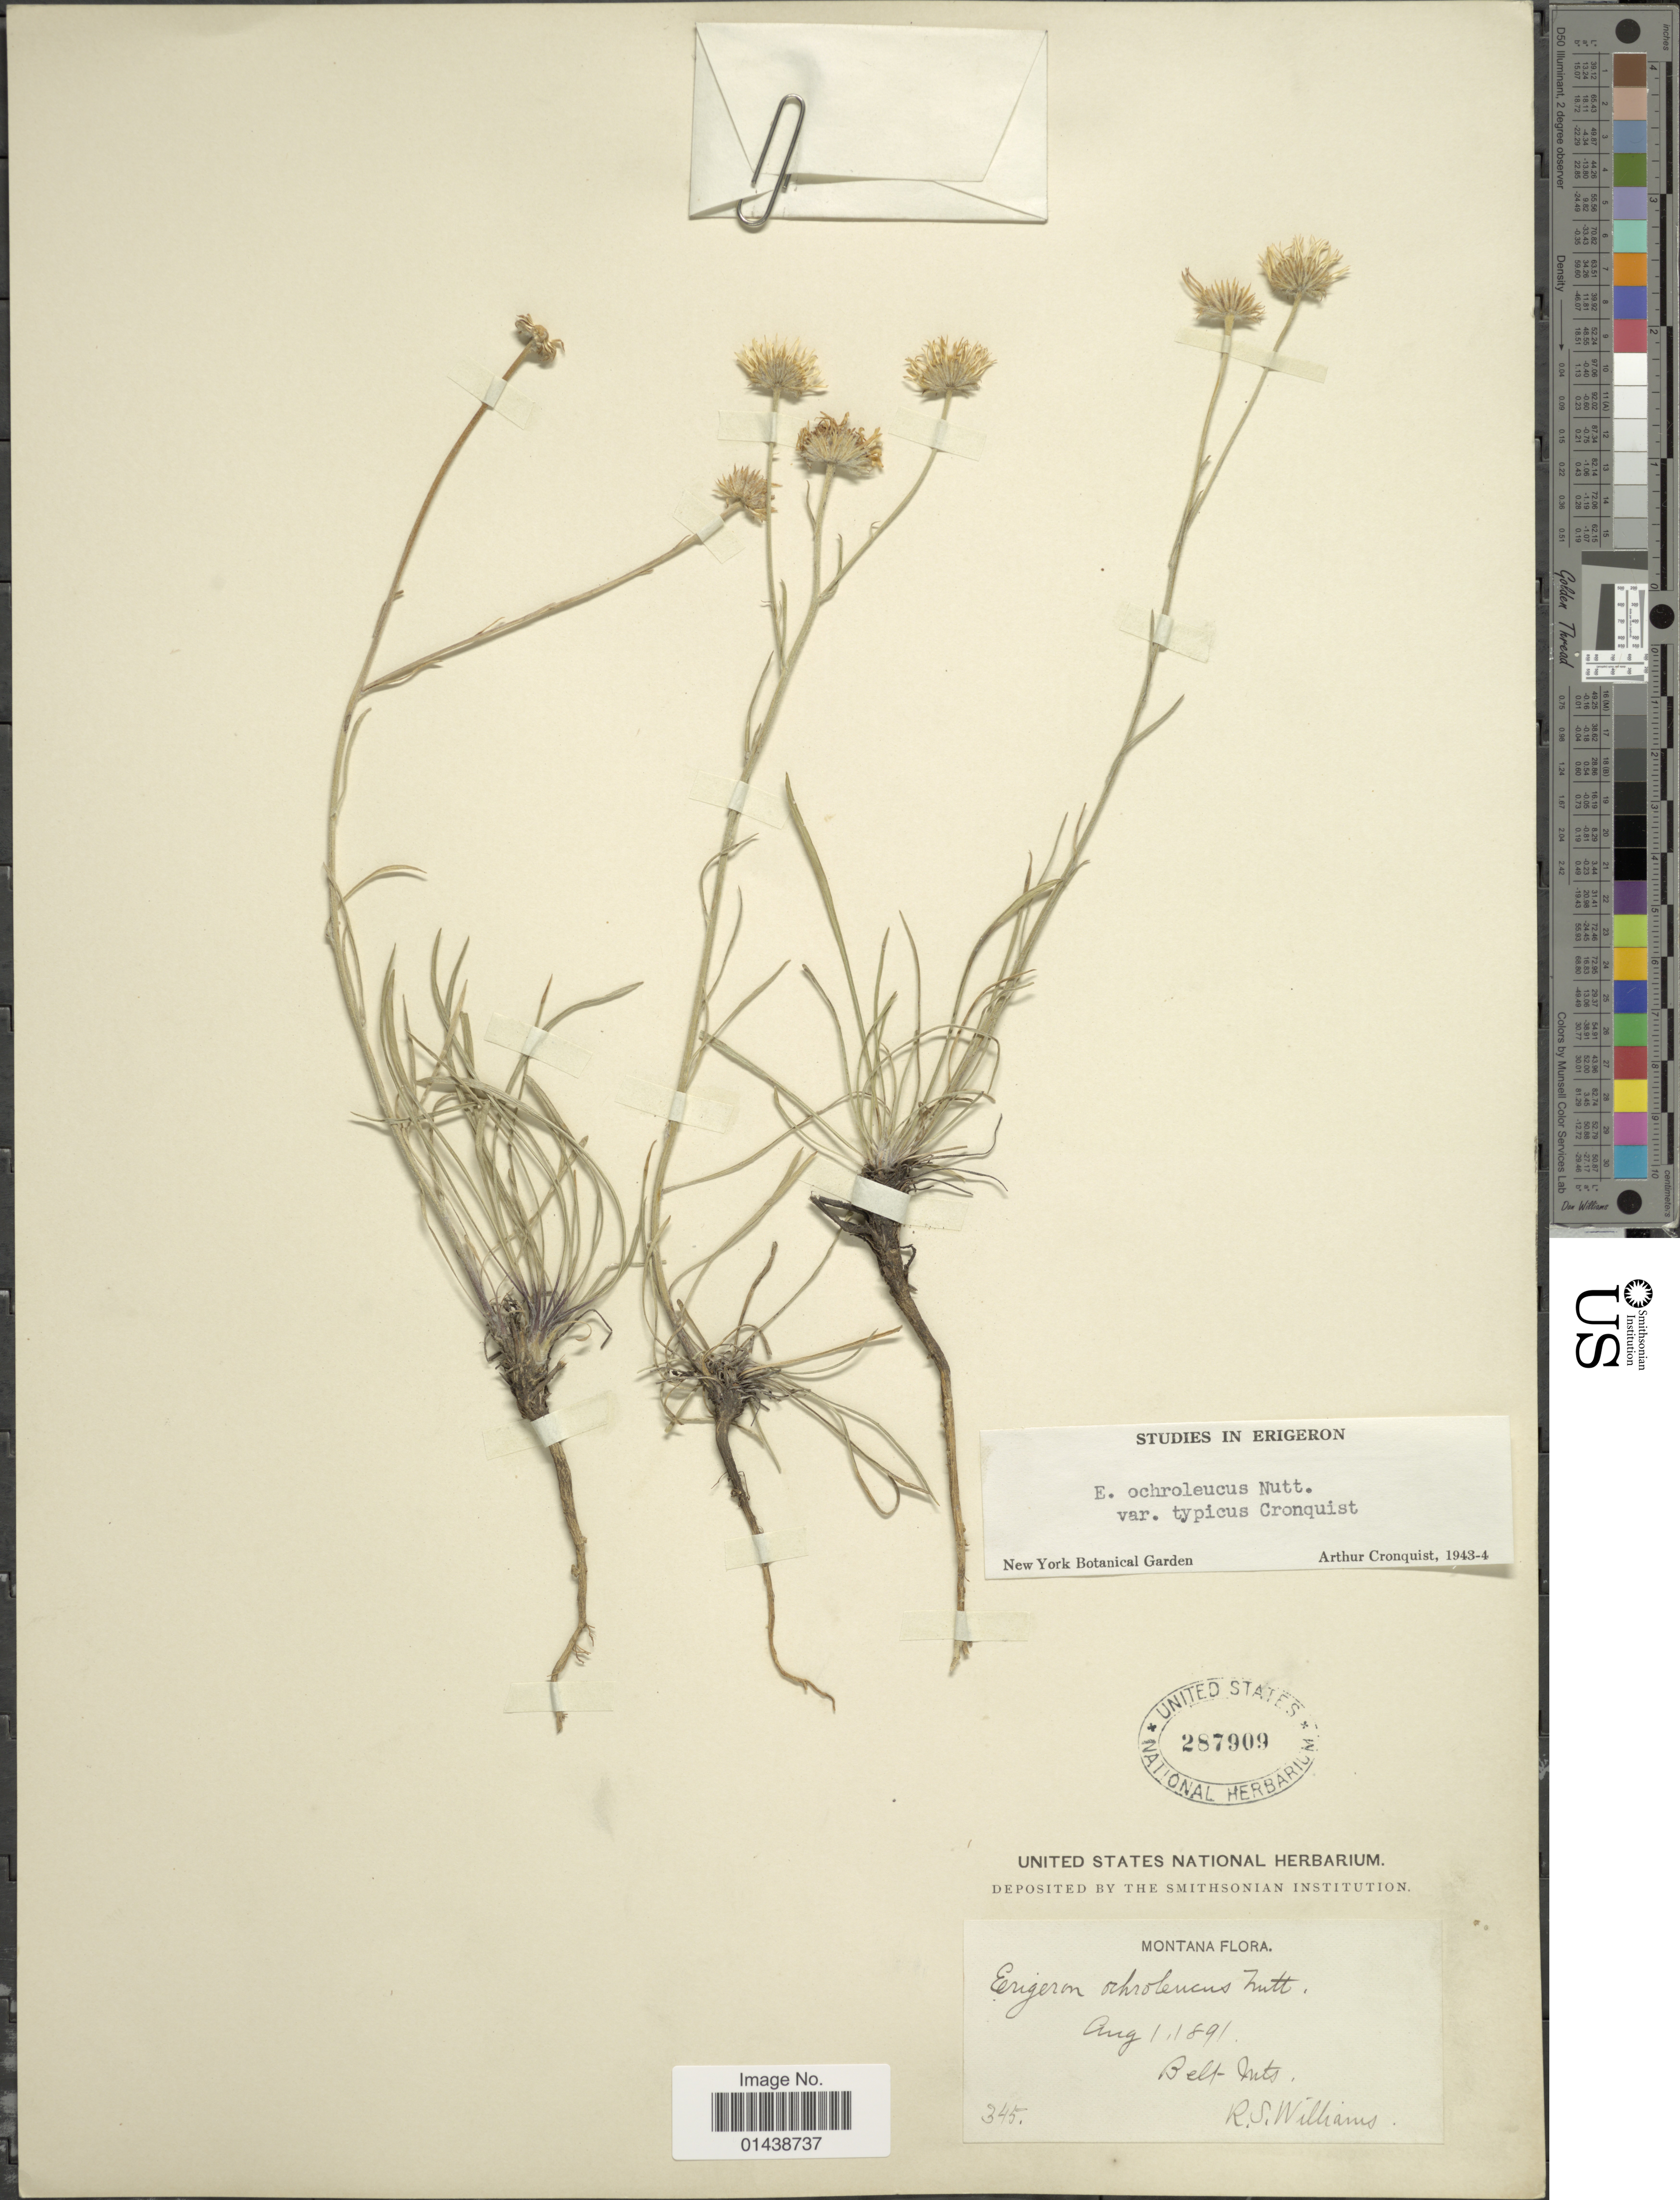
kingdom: Plantae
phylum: Tracheophyta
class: Magnoliopsida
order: Asterales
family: Asteraceae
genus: Erigeron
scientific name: Erigeron ochroleucus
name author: Nutt.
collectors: R. S. Williams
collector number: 345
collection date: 1891-08-01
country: United States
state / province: Montana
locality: Belt Mts.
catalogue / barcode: US 287909